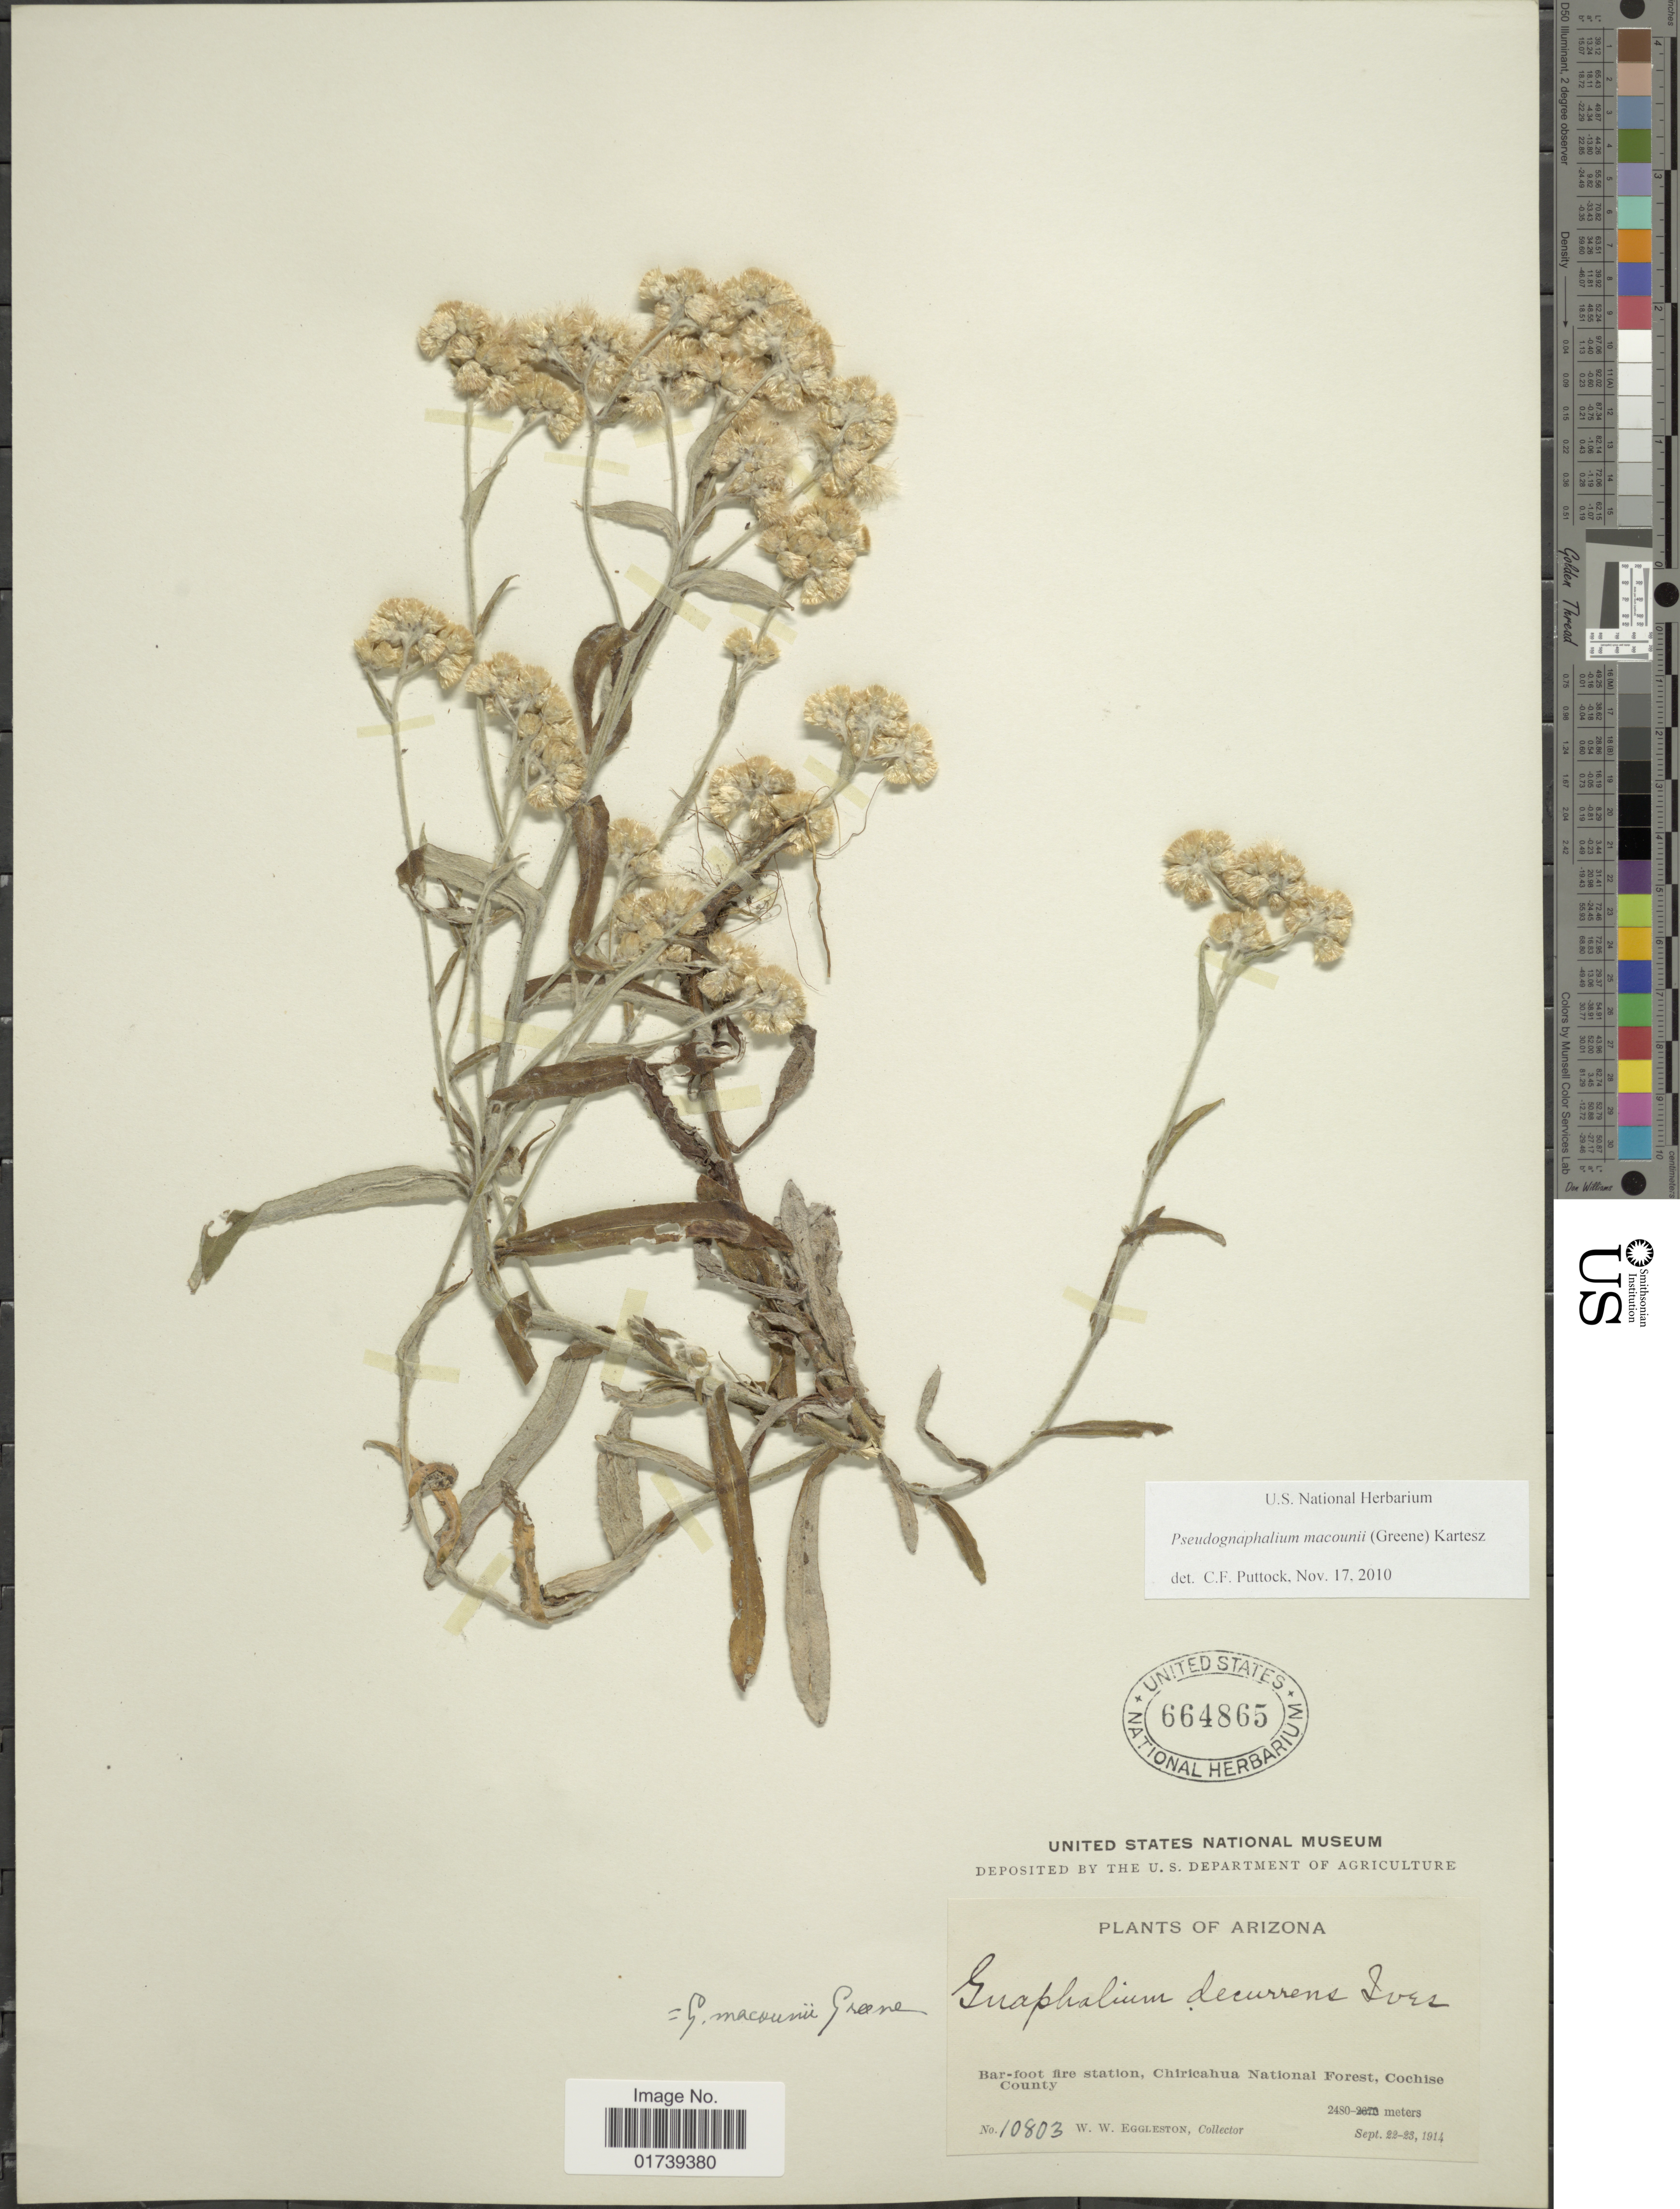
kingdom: Plantae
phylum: Tracheophyta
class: Magnoliopsida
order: Asterales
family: Asteraceae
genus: Pseudognaphalium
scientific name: Pseudognaphalium macounii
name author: (Greene) Kartesz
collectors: W. W. Eggleston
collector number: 10803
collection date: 1914-09-22/1914-09-23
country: United States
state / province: Arizona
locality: Bar-foot fire station, Chiricahua National Forest, Cochise County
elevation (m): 2480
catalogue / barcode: US 664865